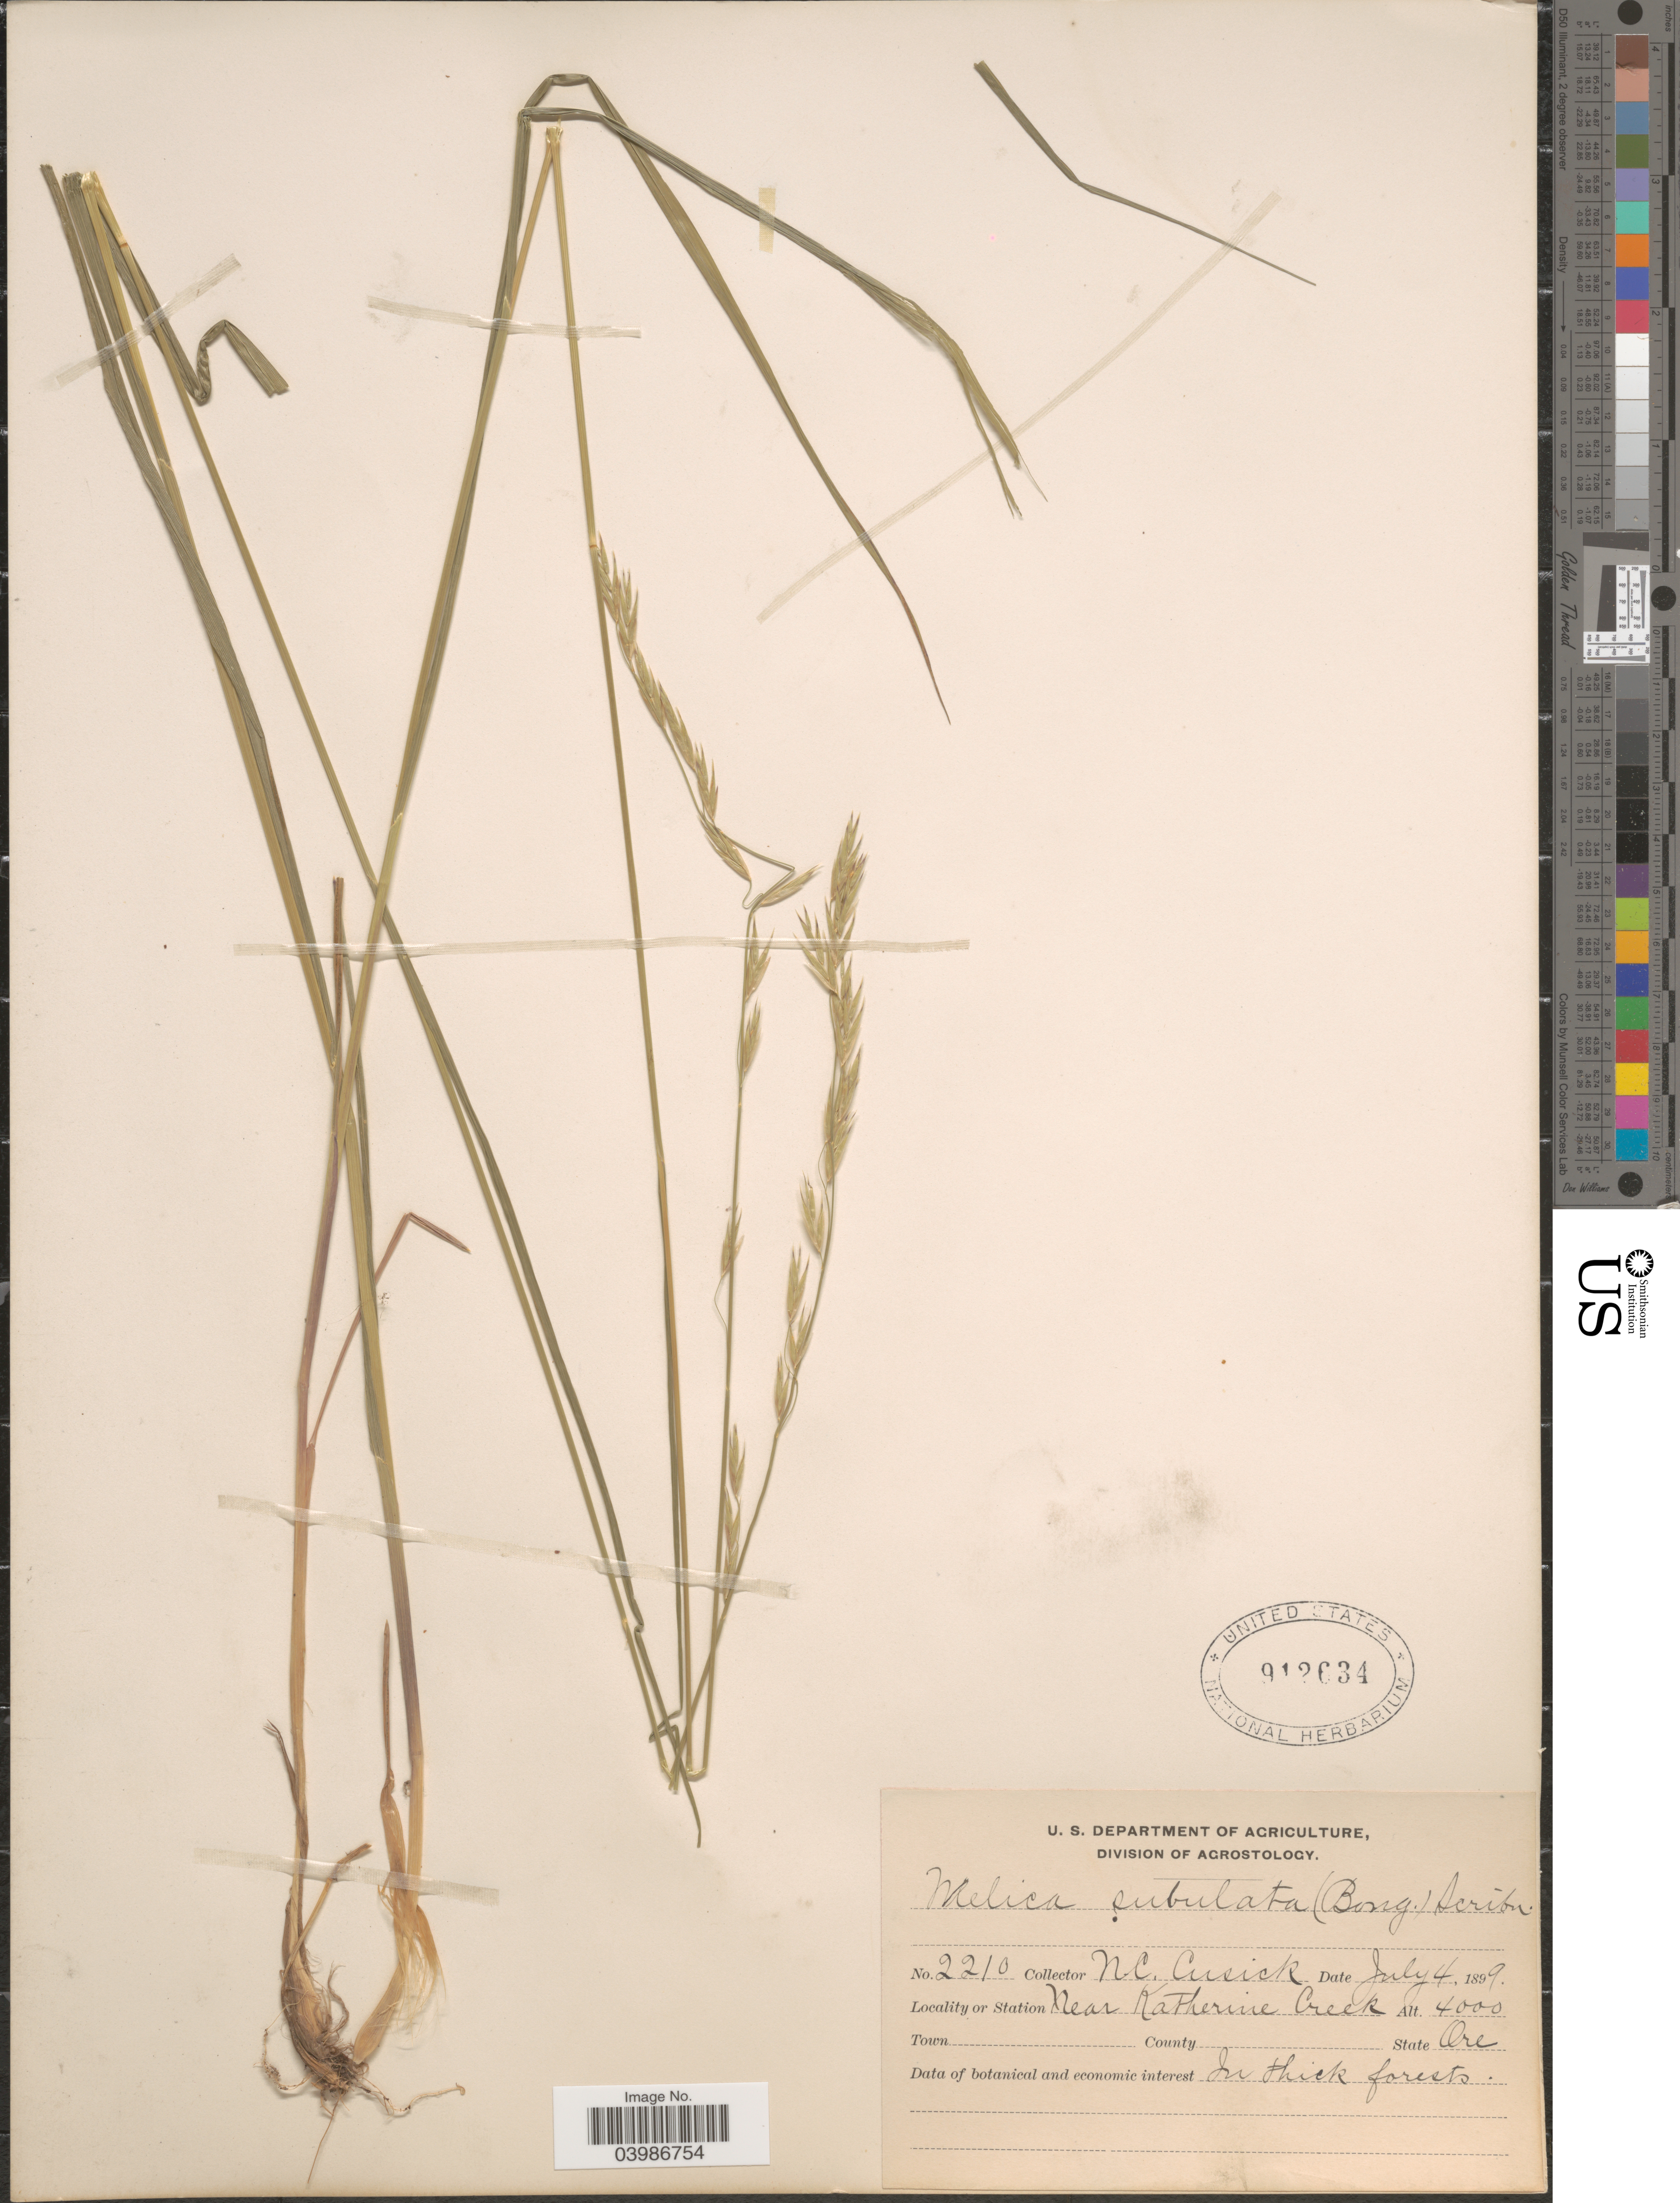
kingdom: Plantae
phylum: Tracheophyta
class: Liliopsida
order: Poales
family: Poaceae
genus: Melica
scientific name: Melica subulata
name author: (Griseb.) Scribn.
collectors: W. C. Cusick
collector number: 2210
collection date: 1899-07-04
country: United States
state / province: Oregon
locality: Near Katherine Creek.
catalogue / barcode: US 912634